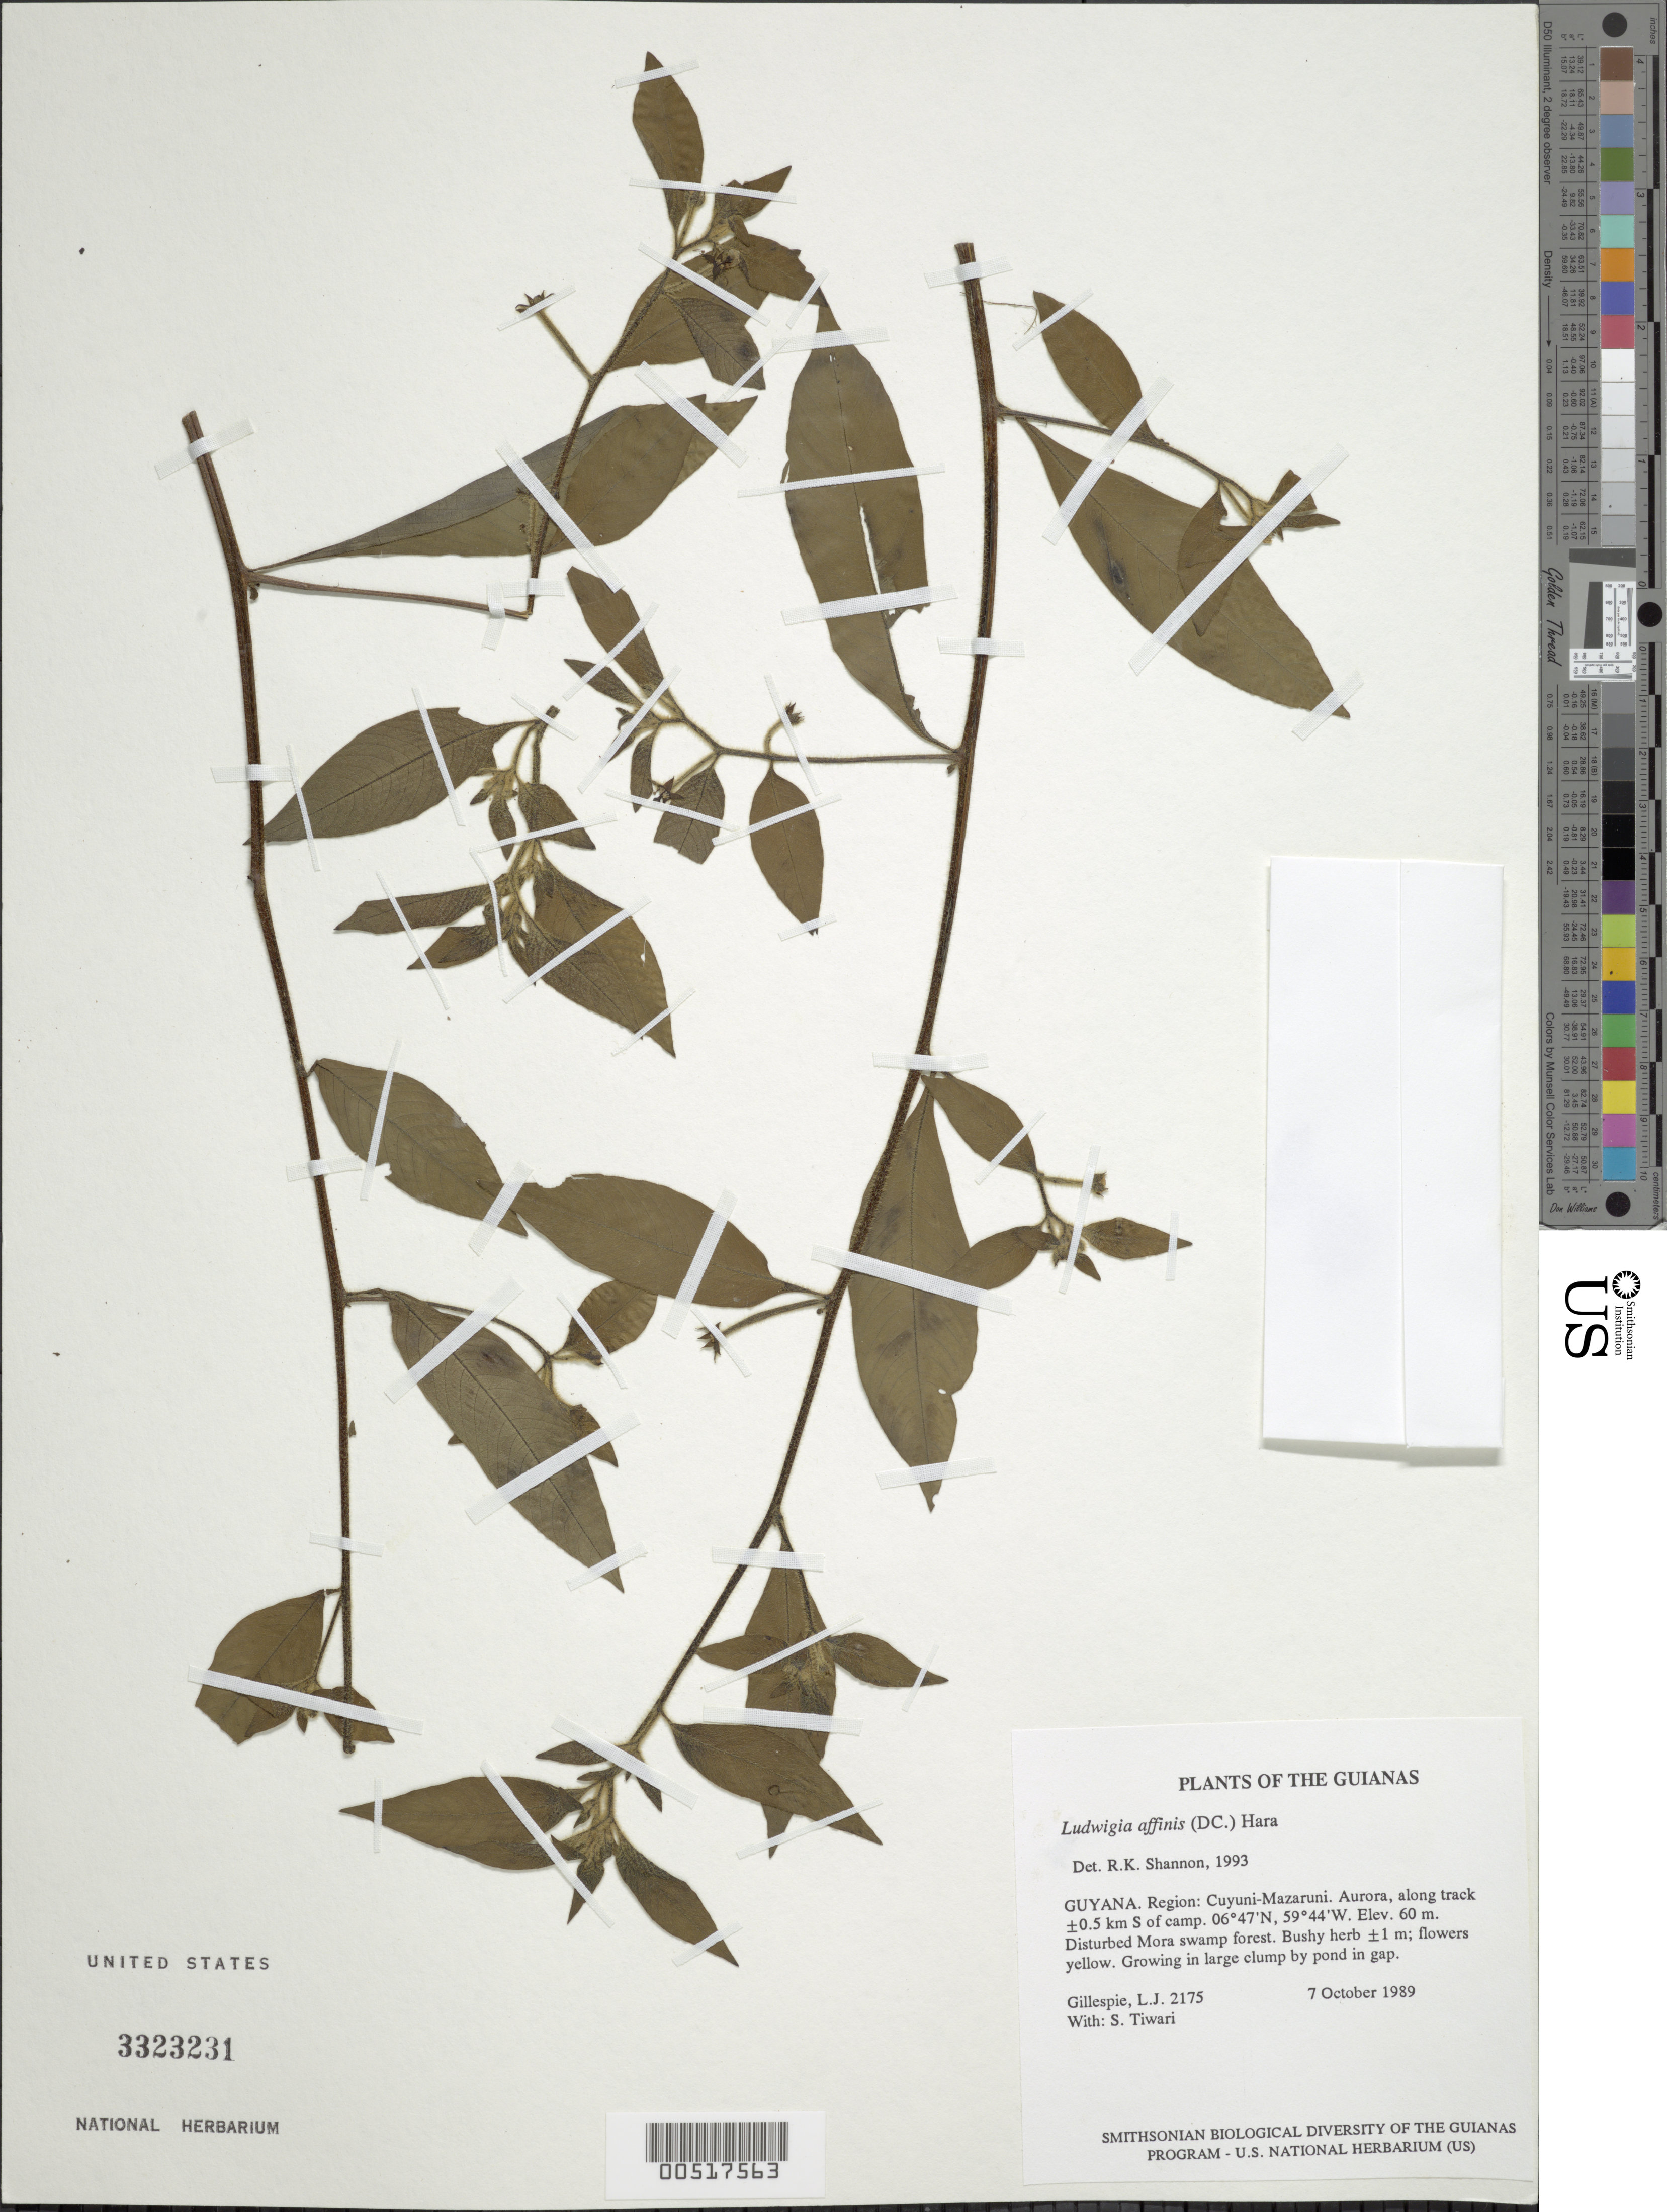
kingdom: Plantae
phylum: Tracheophyta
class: Magnoliopsida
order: Myrtales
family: Onagraceae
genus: Ludwigia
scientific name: Ludwigia affinis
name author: (DC.) H. Hara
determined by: Shannon, R. K., (UNITED STATES)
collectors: L. J. Gillespie & S. Tiwari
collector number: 2175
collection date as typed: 7 October 1989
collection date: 1989-10-07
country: Guyana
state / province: Cuyuni-Mazaruni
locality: Aurora, along track ±0.5 km S of camp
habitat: Disturbed Mora swamp forest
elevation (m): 60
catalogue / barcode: US 3323231